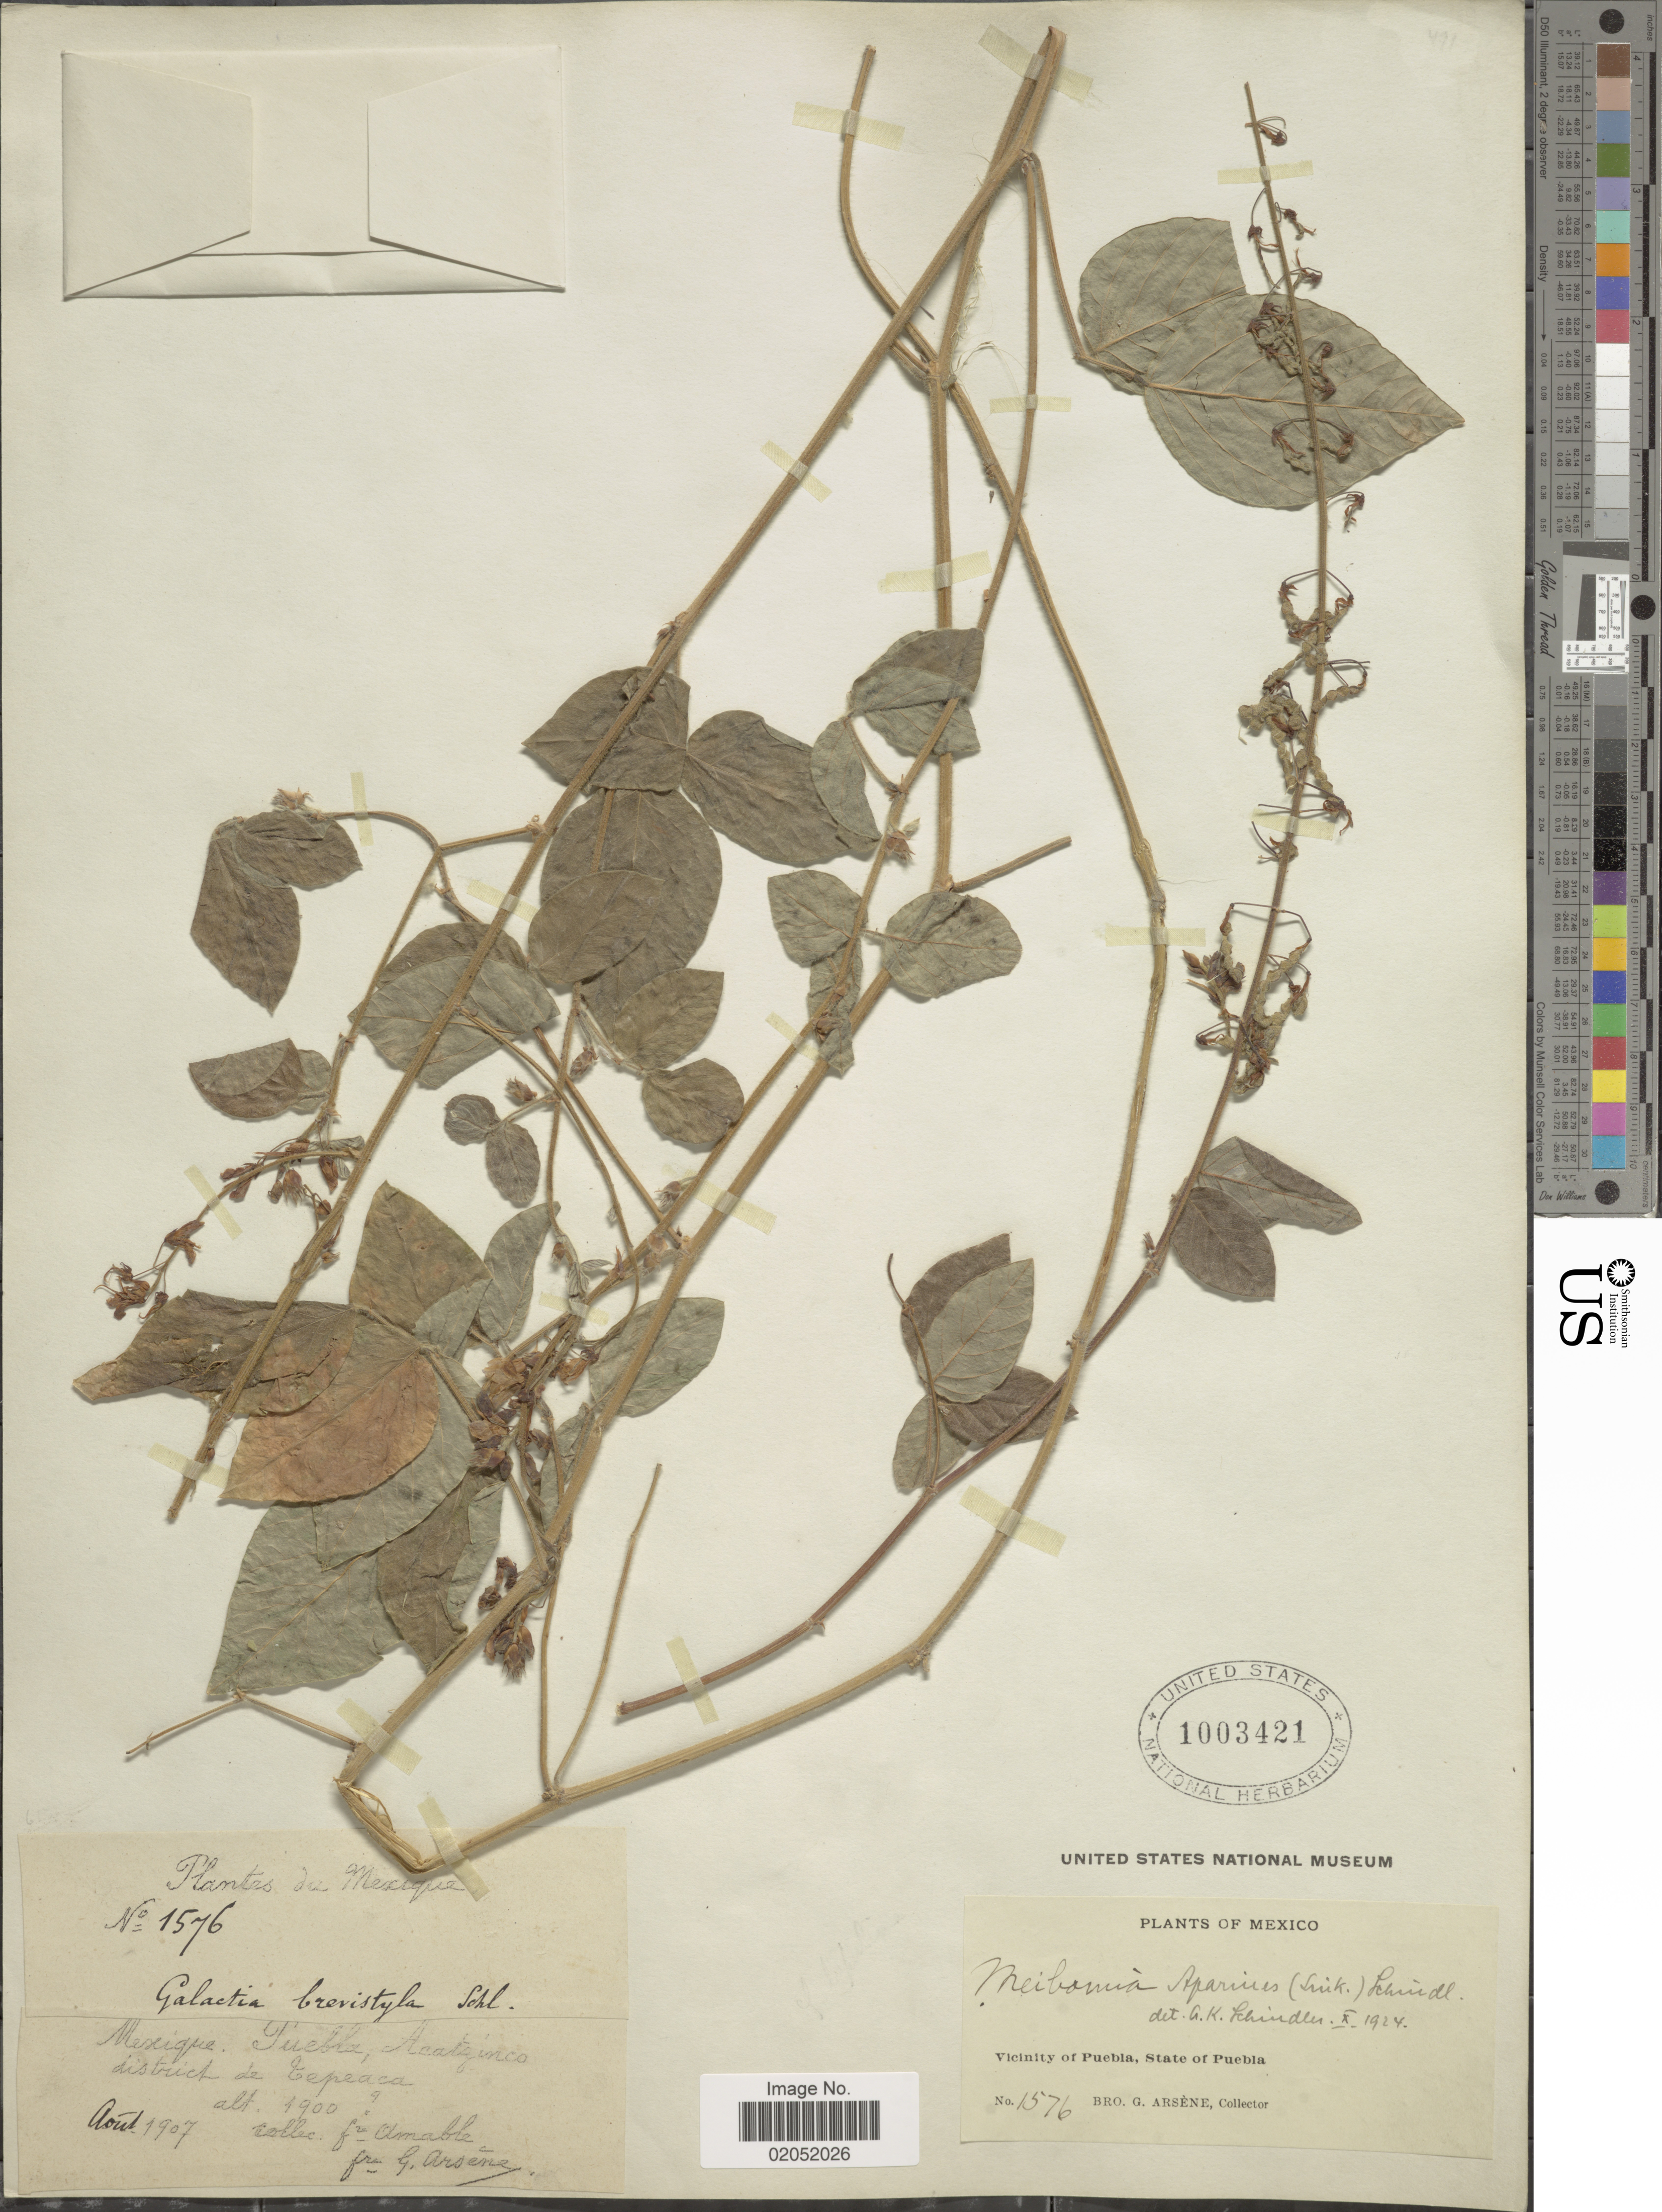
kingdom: Plantae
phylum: Tracheophyta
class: Magnoliopsida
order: Fabales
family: Fabaceae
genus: Desmodium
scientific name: Desmodium aparines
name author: (Link) DC.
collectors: B. Amable & Bro. G. Arsène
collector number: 1576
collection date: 1907-08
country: Mexico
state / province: Puebla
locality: Acatzinco, District de Tepeaca [Acatzingo, Tepeaca District] - Vicinity of Puebla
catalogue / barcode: US 1003421